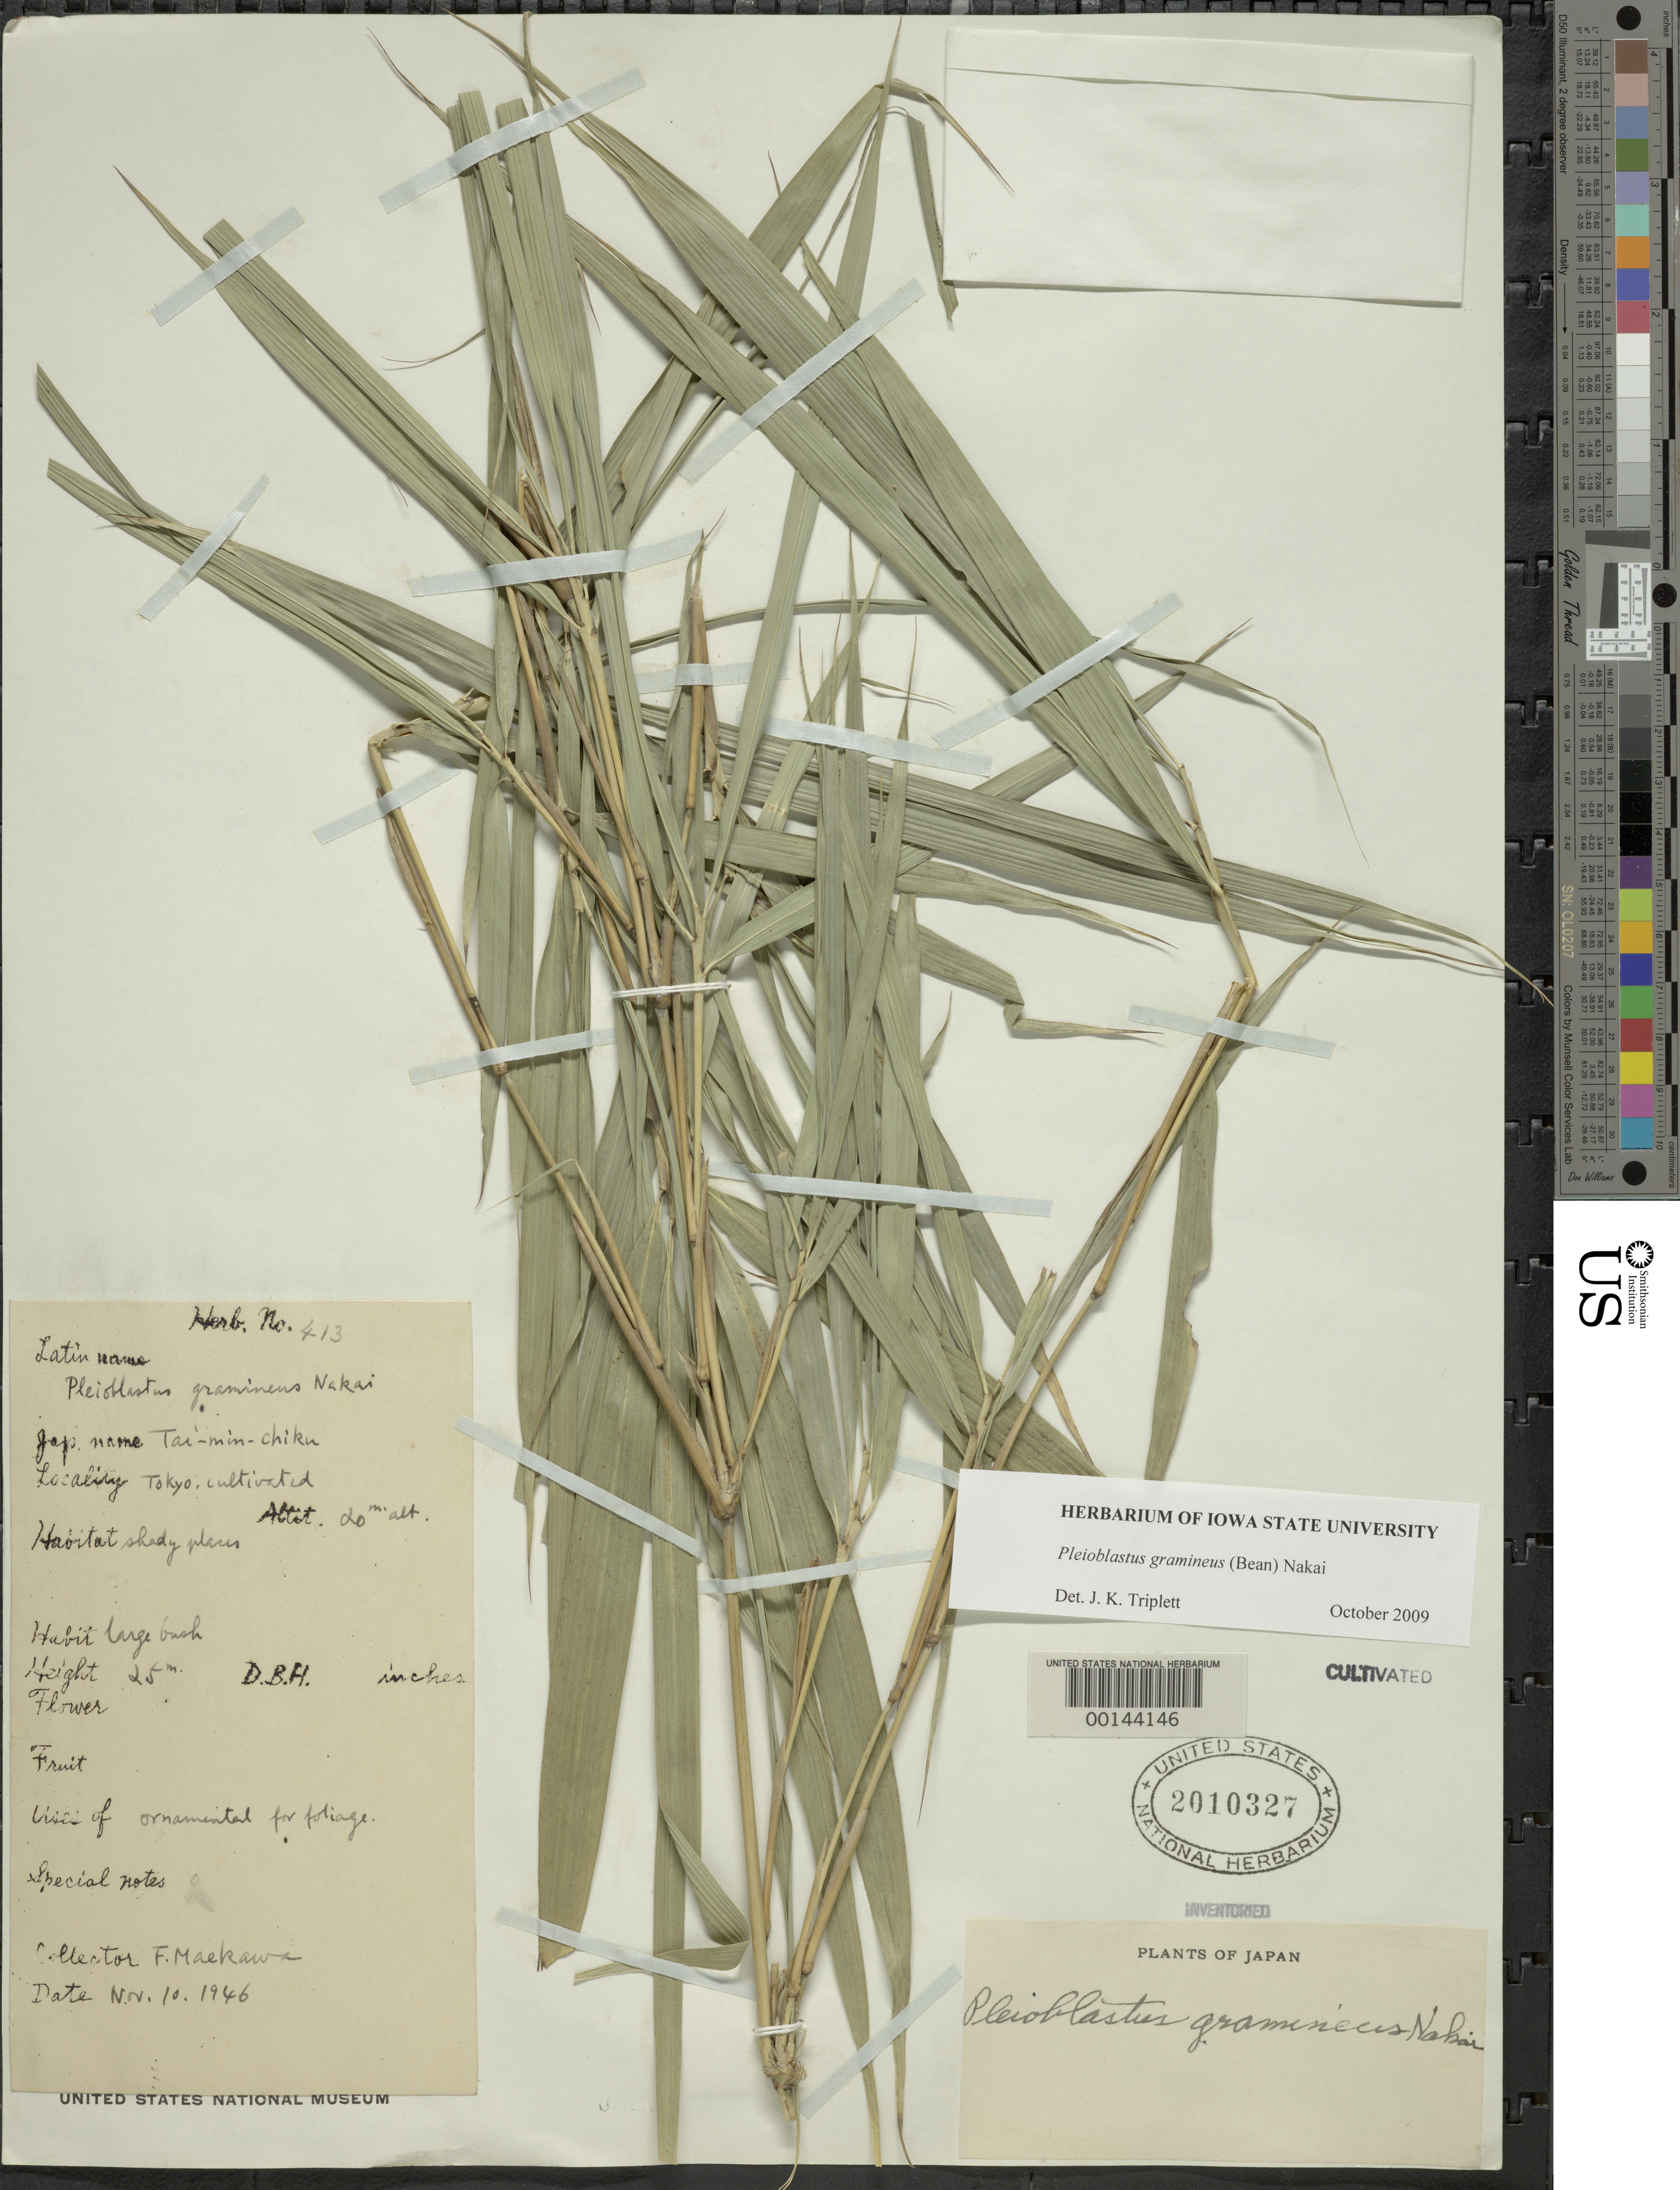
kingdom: Plantae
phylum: Tracheophyta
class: Liliopsida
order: Poales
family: Poaceae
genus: Pleioblastus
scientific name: Pleioblastus gramineus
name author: (Bean) Nakai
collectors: F. Maekawa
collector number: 413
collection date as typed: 10 Nov 1946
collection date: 1946-11-10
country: Japan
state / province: Tokyo, Federal City of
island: Honshu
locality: Tokyo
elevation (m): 20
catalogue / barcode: US 2010327